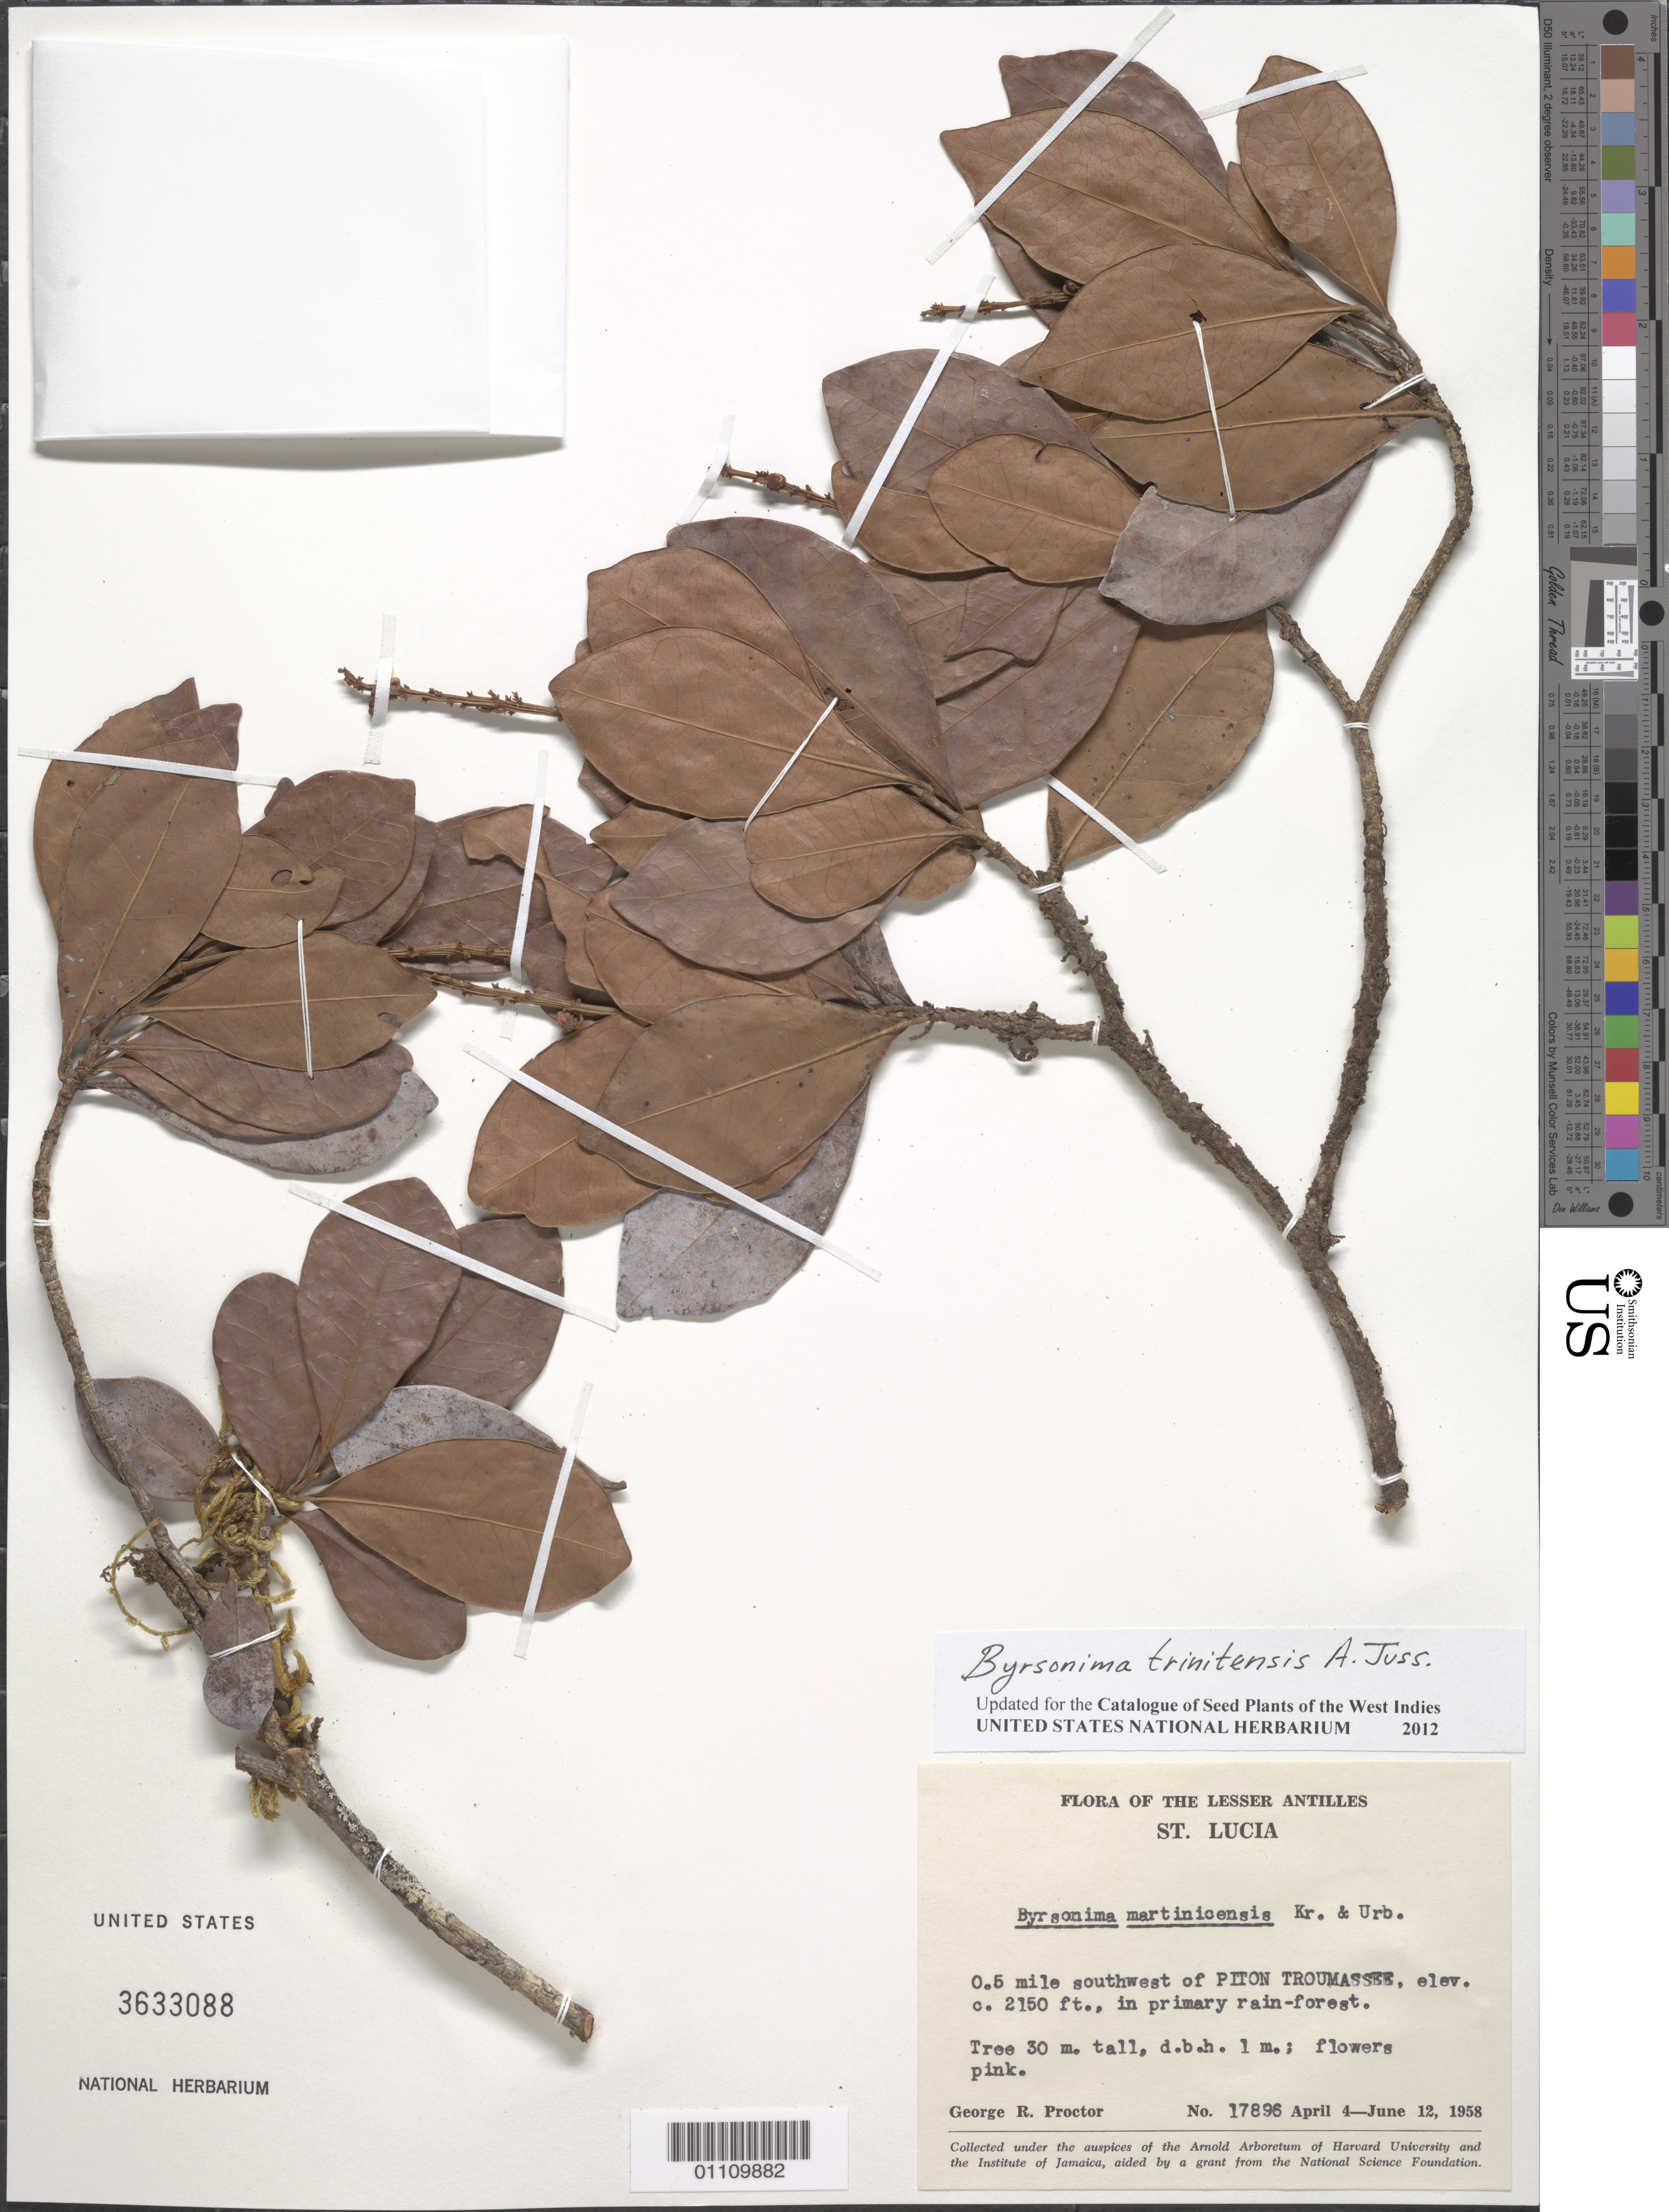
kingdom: Plantae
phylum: Tracheophyta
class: Magnoliopsida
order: Malpighiales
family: Malpighiaceae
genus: Byrsonima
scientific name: Byrsonima trinitensis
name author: A. Juss.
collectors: G. R. Proctor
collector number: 17896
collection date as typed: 04 Apr 1958 to 12 Jun 1958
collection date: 1958-04-04/1958-06-12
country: St. Lucia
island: St. Lucia I.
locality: Piton Troumassee, 0.5 mile SW of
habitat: In primary rainforest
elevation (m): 655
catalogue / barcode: US 3633088